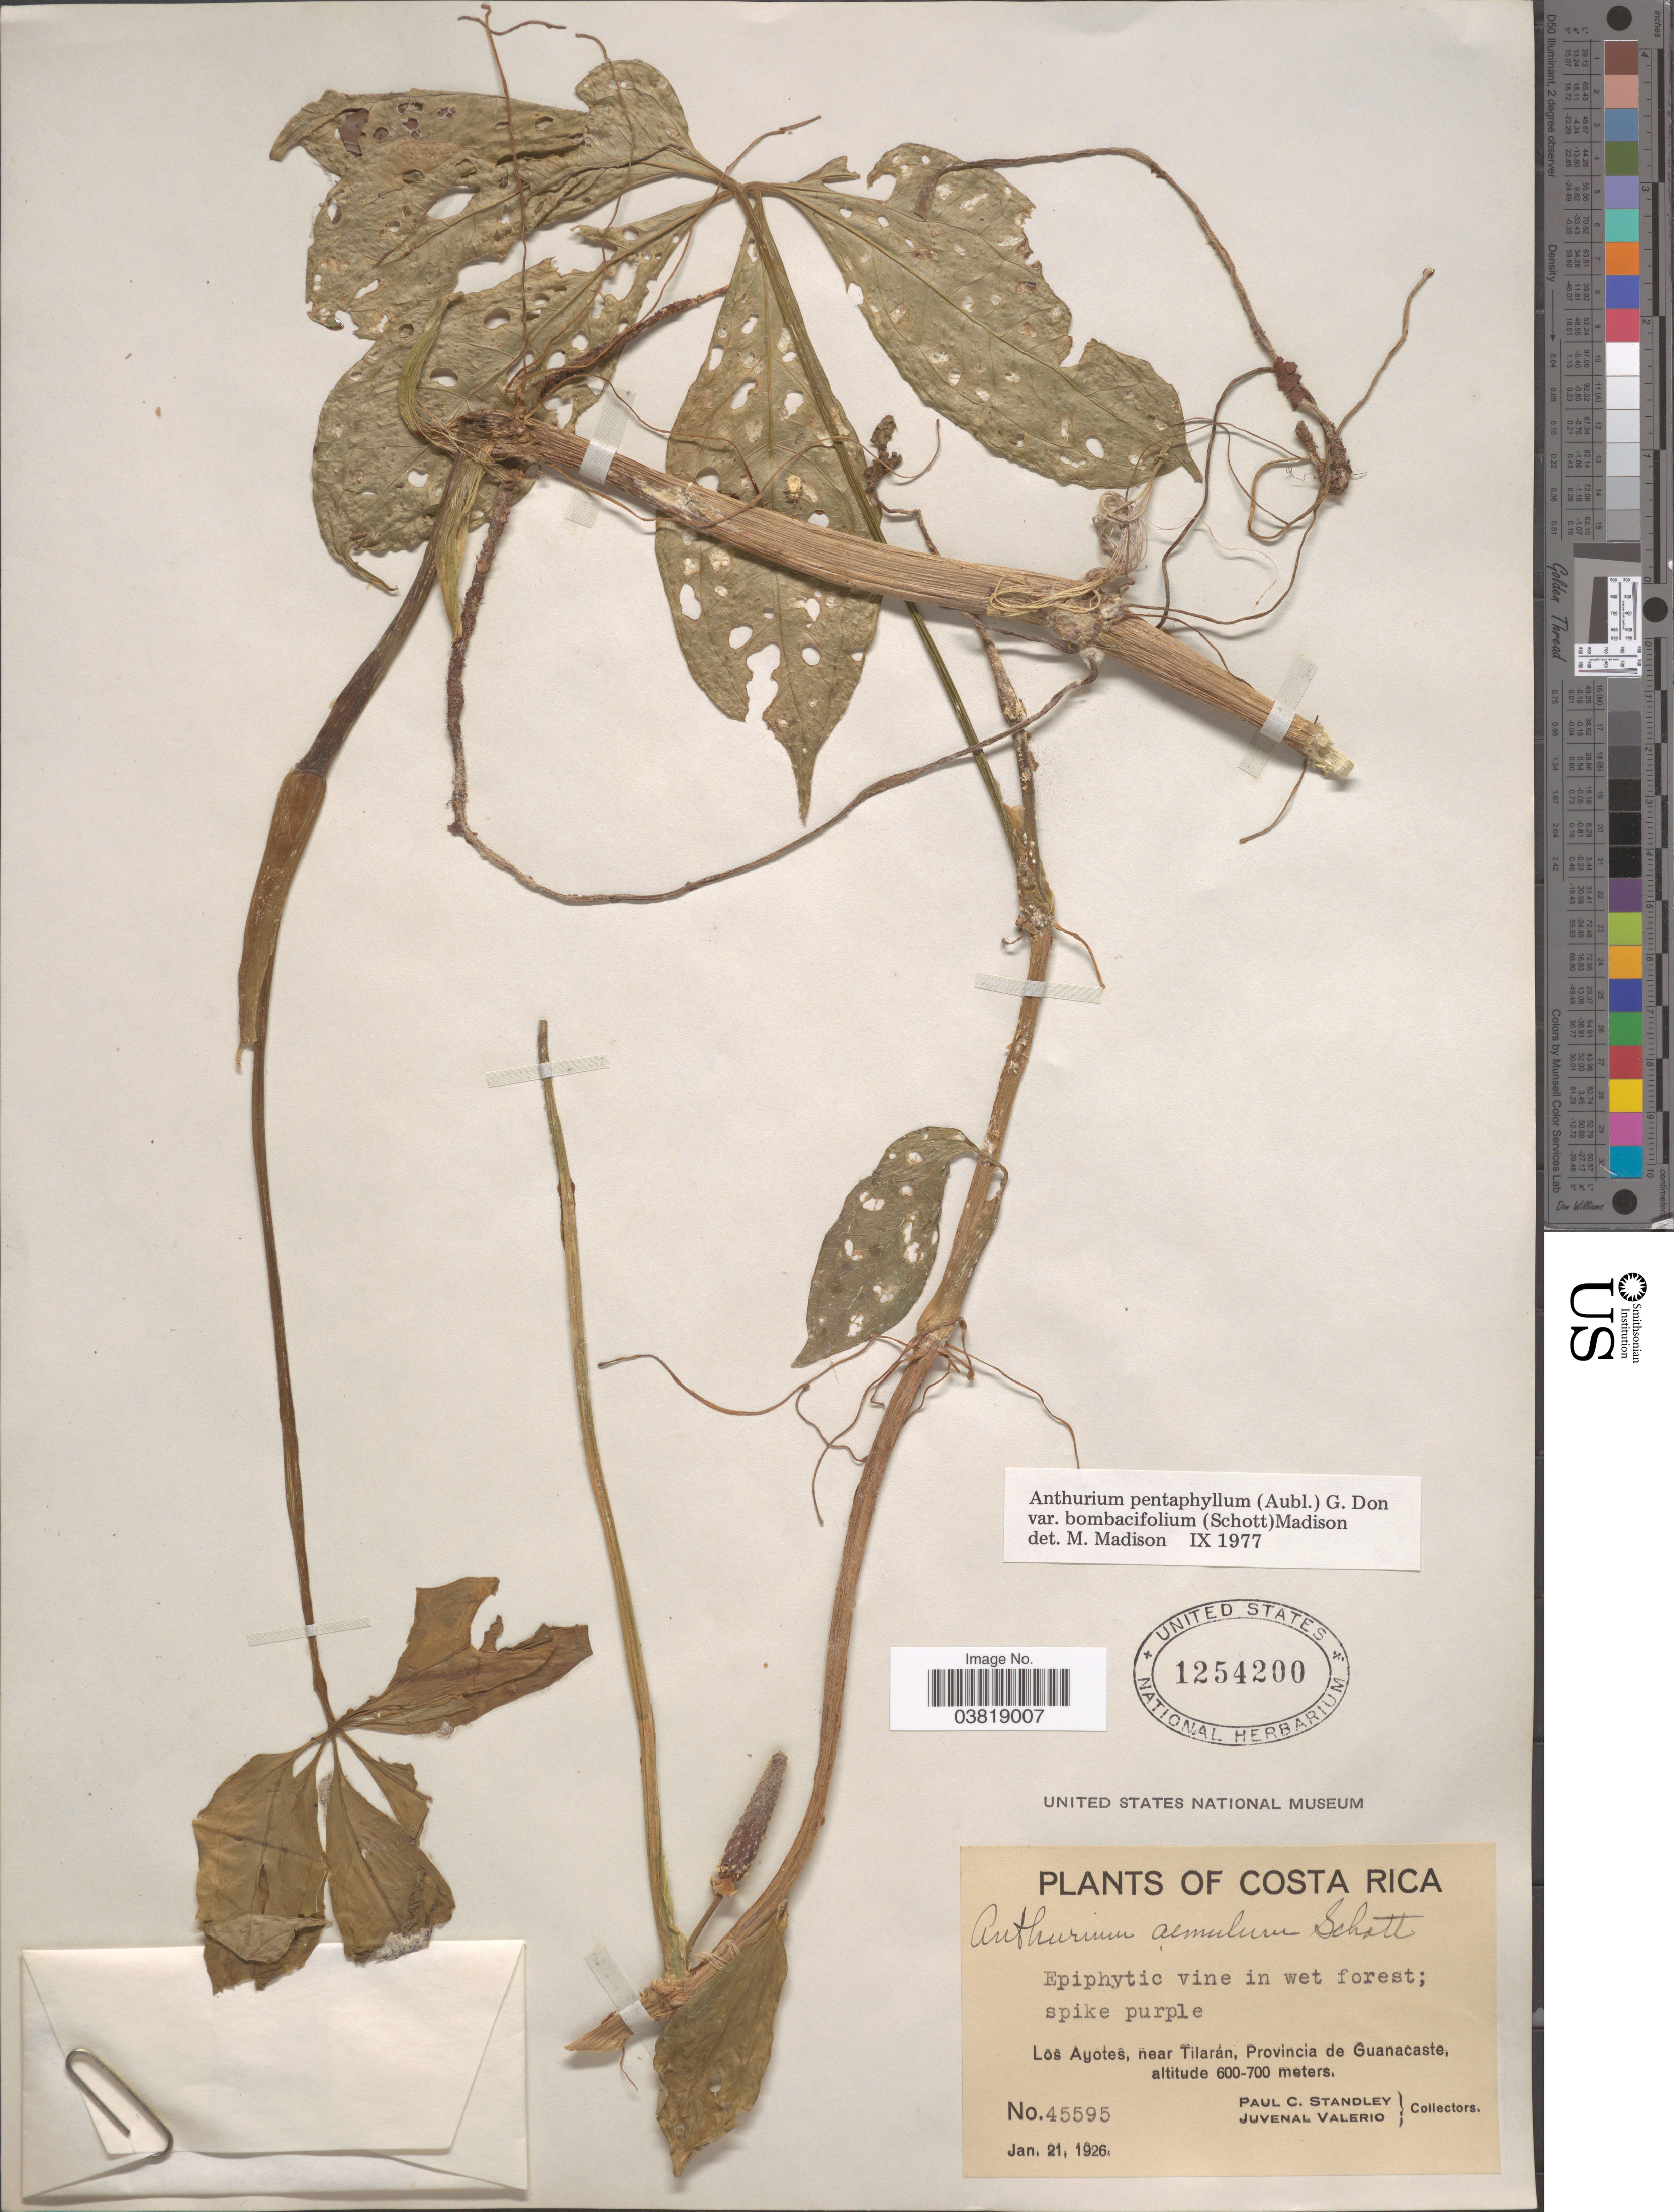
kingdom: Plantae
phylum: Tracheophyta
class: Liliopsida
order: Alismatales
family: Araceae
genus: Anthurium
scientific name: Anthurium pentaphyllum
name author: (Aubl.) G. Don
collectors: P. C. Standley & J. Valerio R.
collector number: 45595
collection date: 1926-01-21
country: Costa Rica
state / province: Guanacaste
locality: Los Ayotes, near Tilarán.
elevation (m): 600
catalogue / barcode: US 1254200